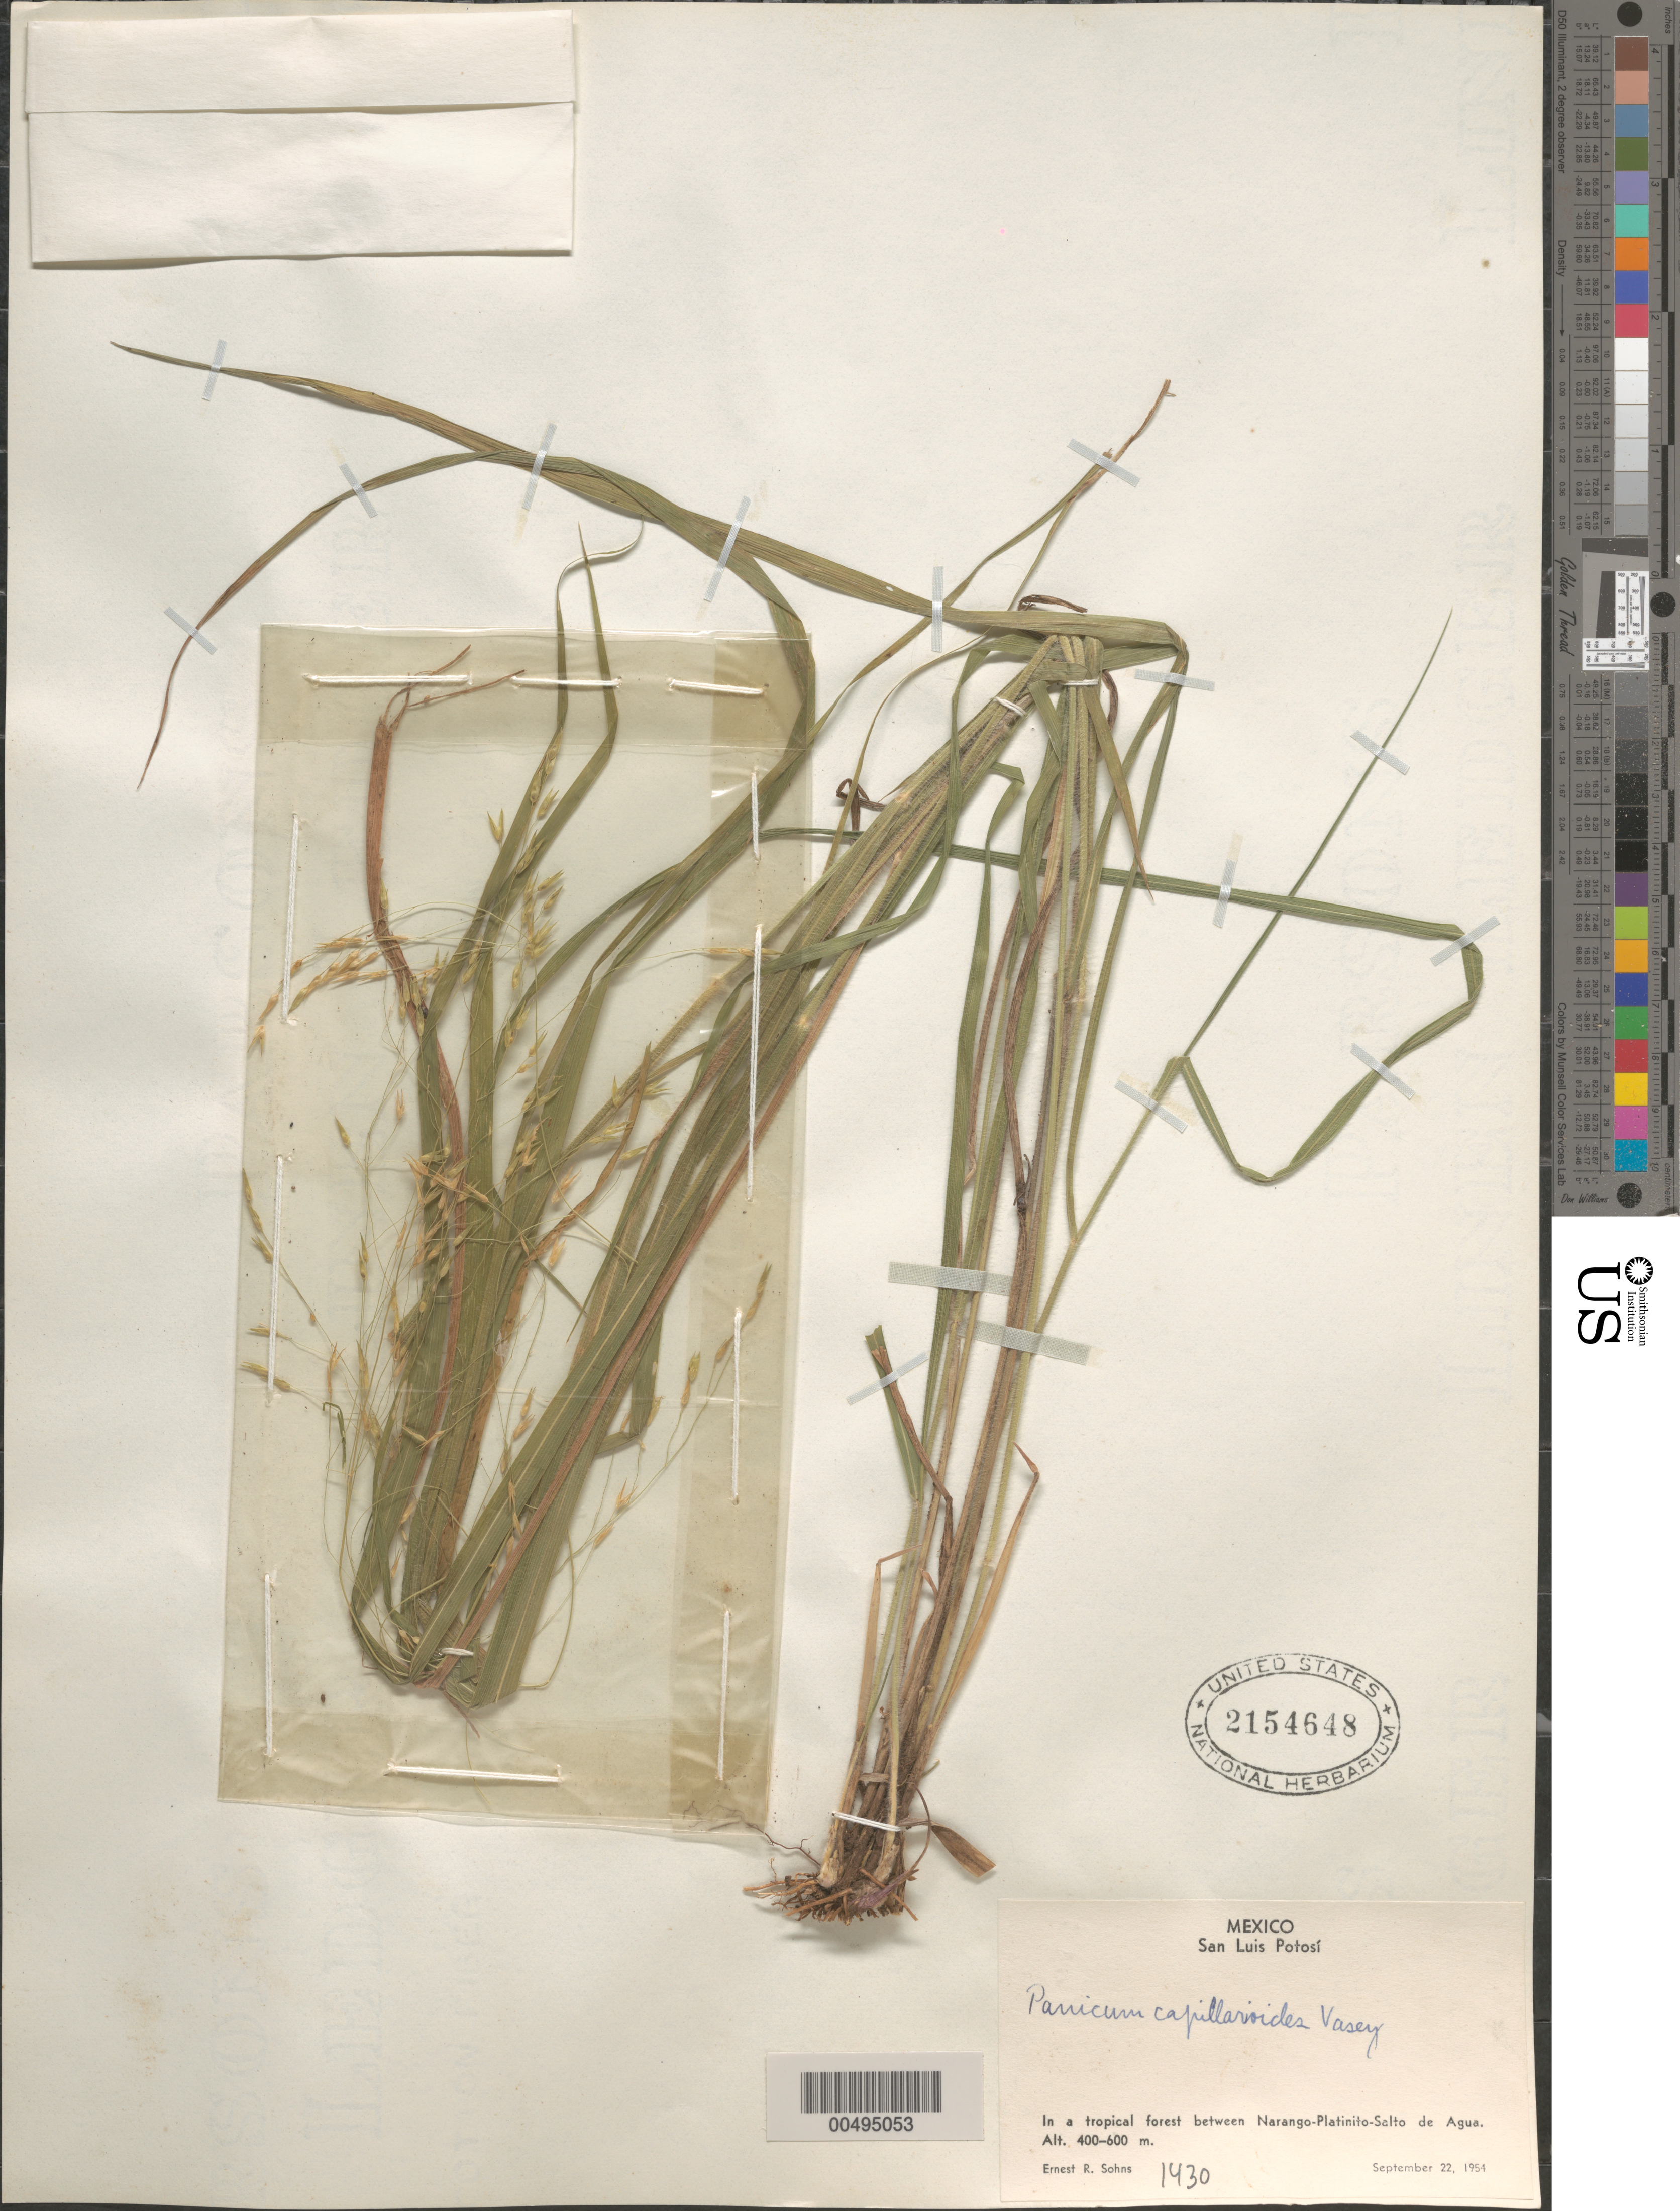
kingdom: Plantae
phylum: Tracheophyta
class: Liliopsida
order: Poales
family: Poaceae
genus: Panicum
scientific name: Panicum capillarioides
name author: Vasey in J.M. Coult.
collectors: E. R. Sohns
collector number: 1430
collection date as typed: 22 Sep 1954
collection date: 1954-09-22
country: Mexico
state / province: San Luis Potosi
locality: Between Narango-Platinito-Salto de Agua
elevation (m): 400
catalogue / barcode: US 2154648